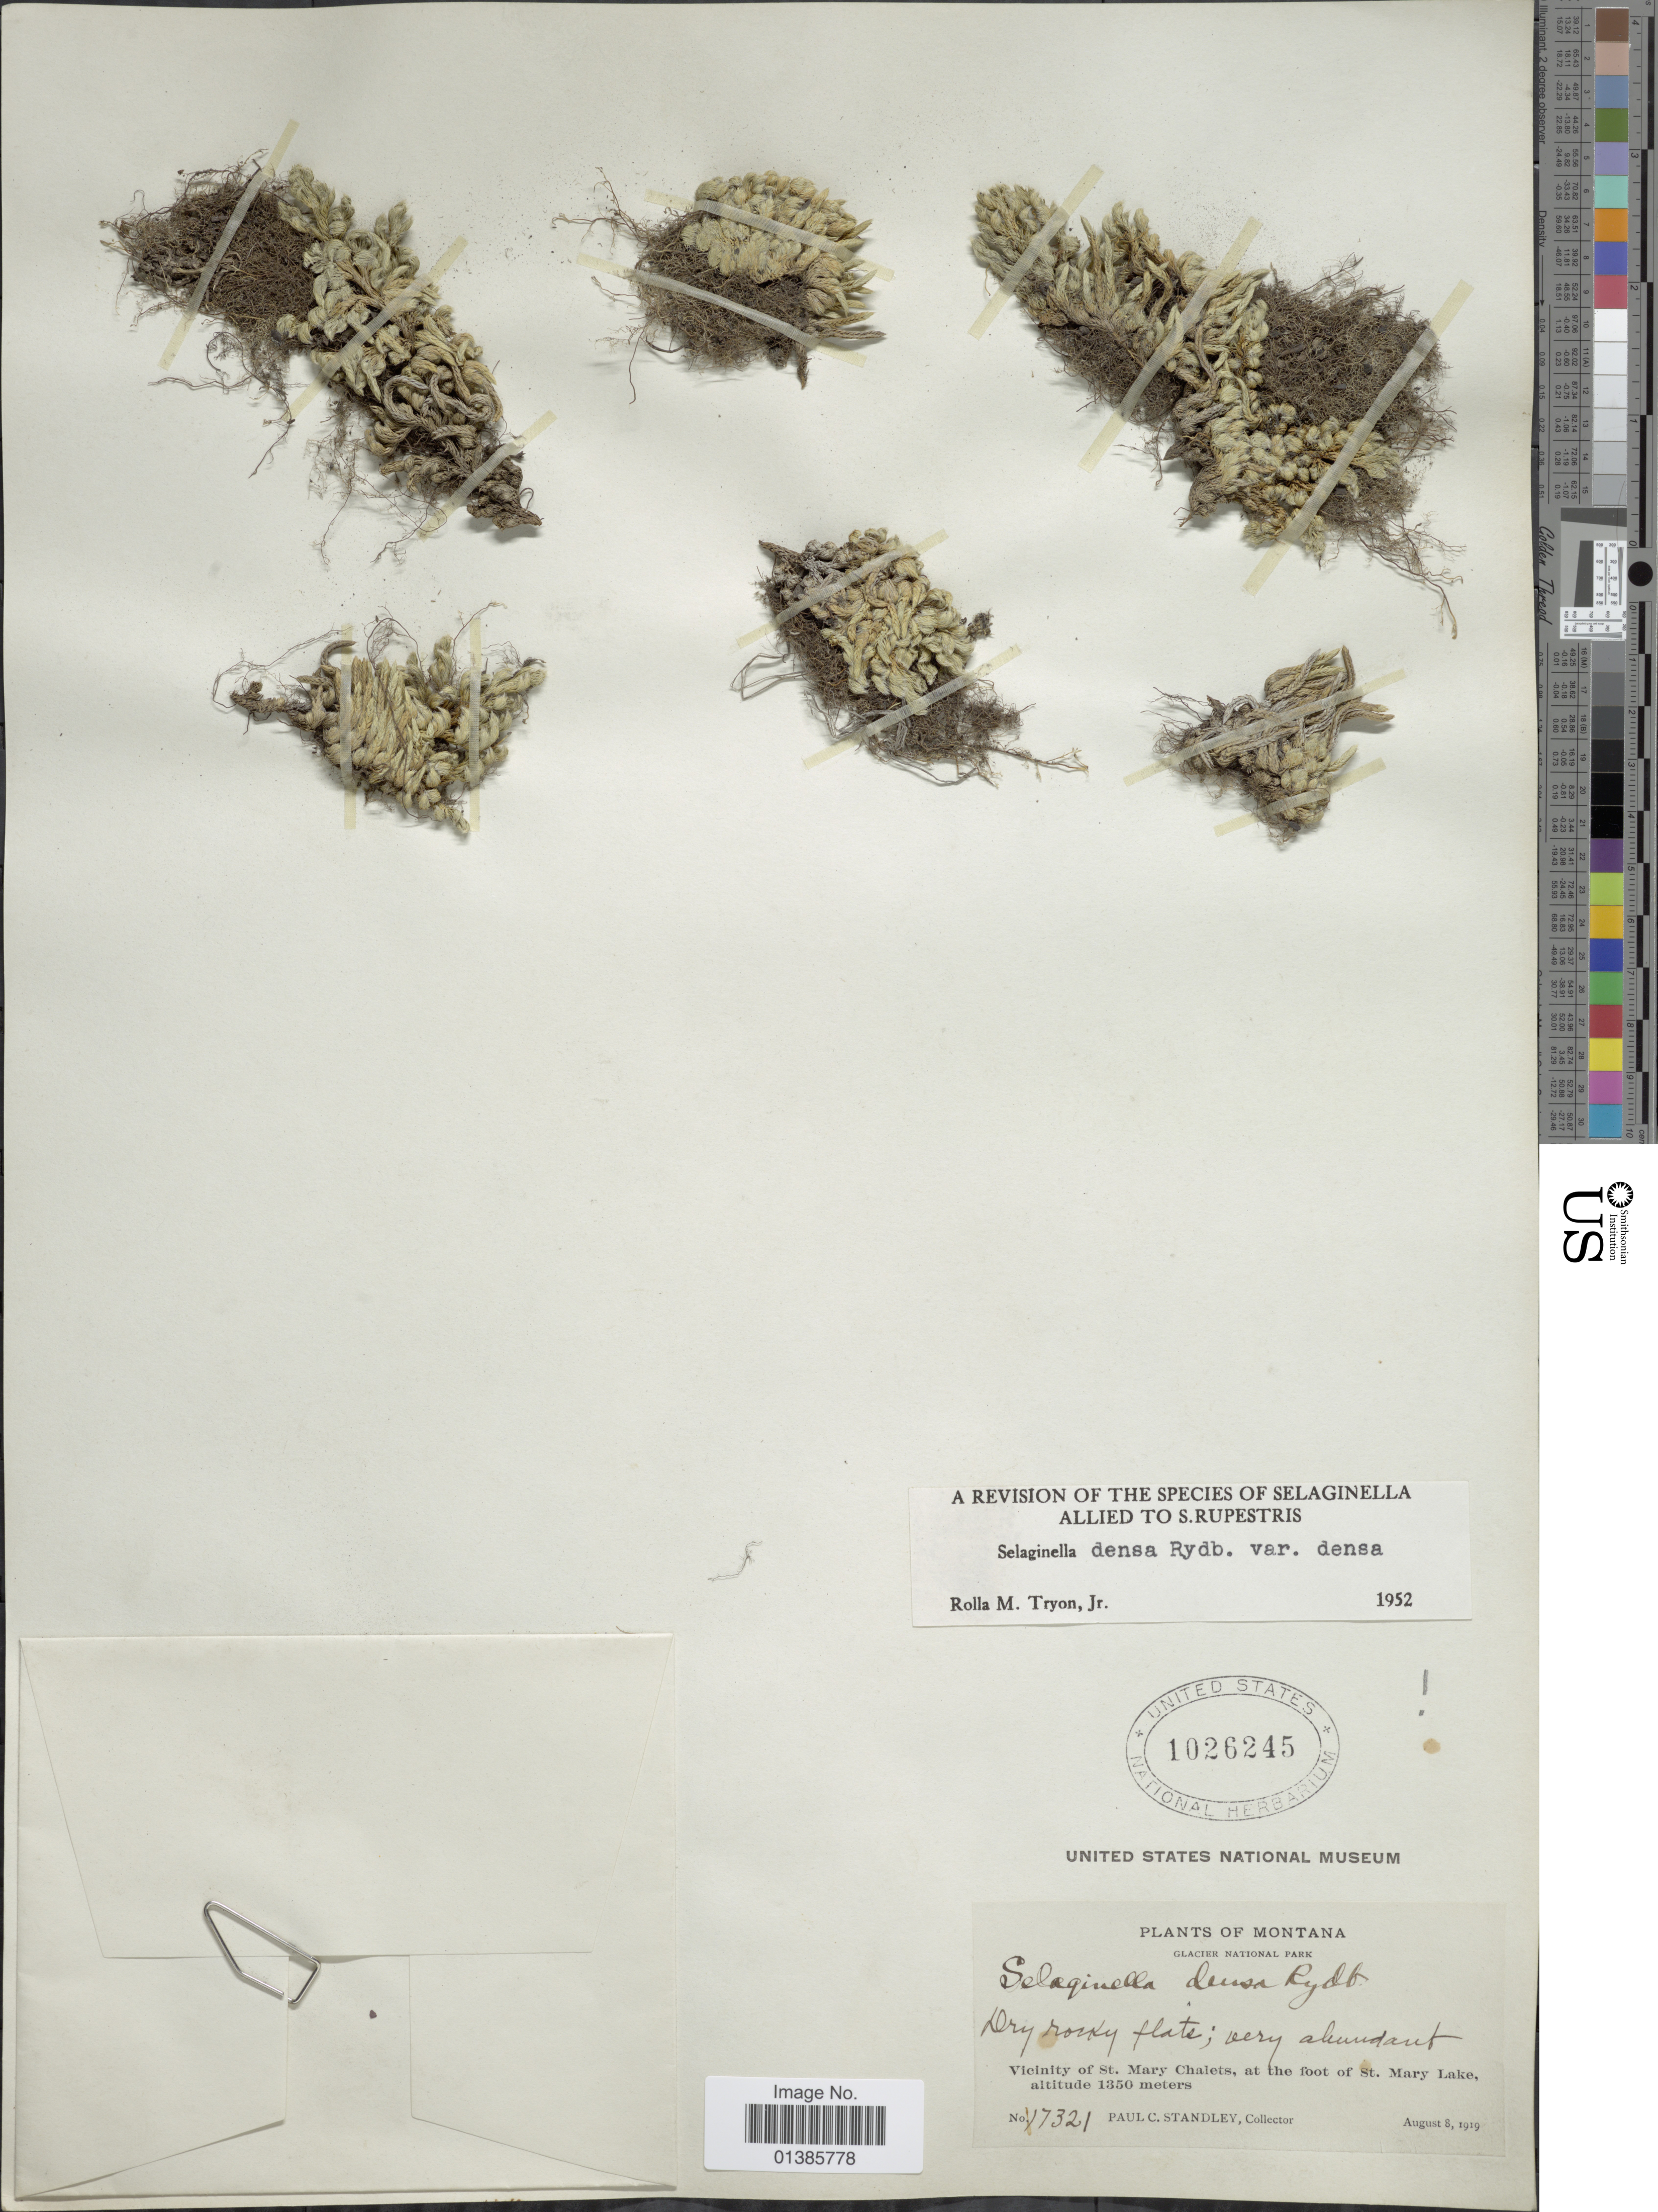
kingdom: Plantae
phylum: Tracheophyta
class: Lycopodiopsida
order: Selaginellales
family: Selaginellaceae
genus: Selaginella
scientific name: Selaginella densa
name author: Rydb.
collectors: P. C. Standley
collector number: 17321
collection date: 1919-08-08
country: United States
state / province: Montana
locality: Glacier National Park. Vicinity of St. Mary Chalets, at the foot of St. Mary Lake.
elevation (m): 1350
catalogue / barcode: US 1026245